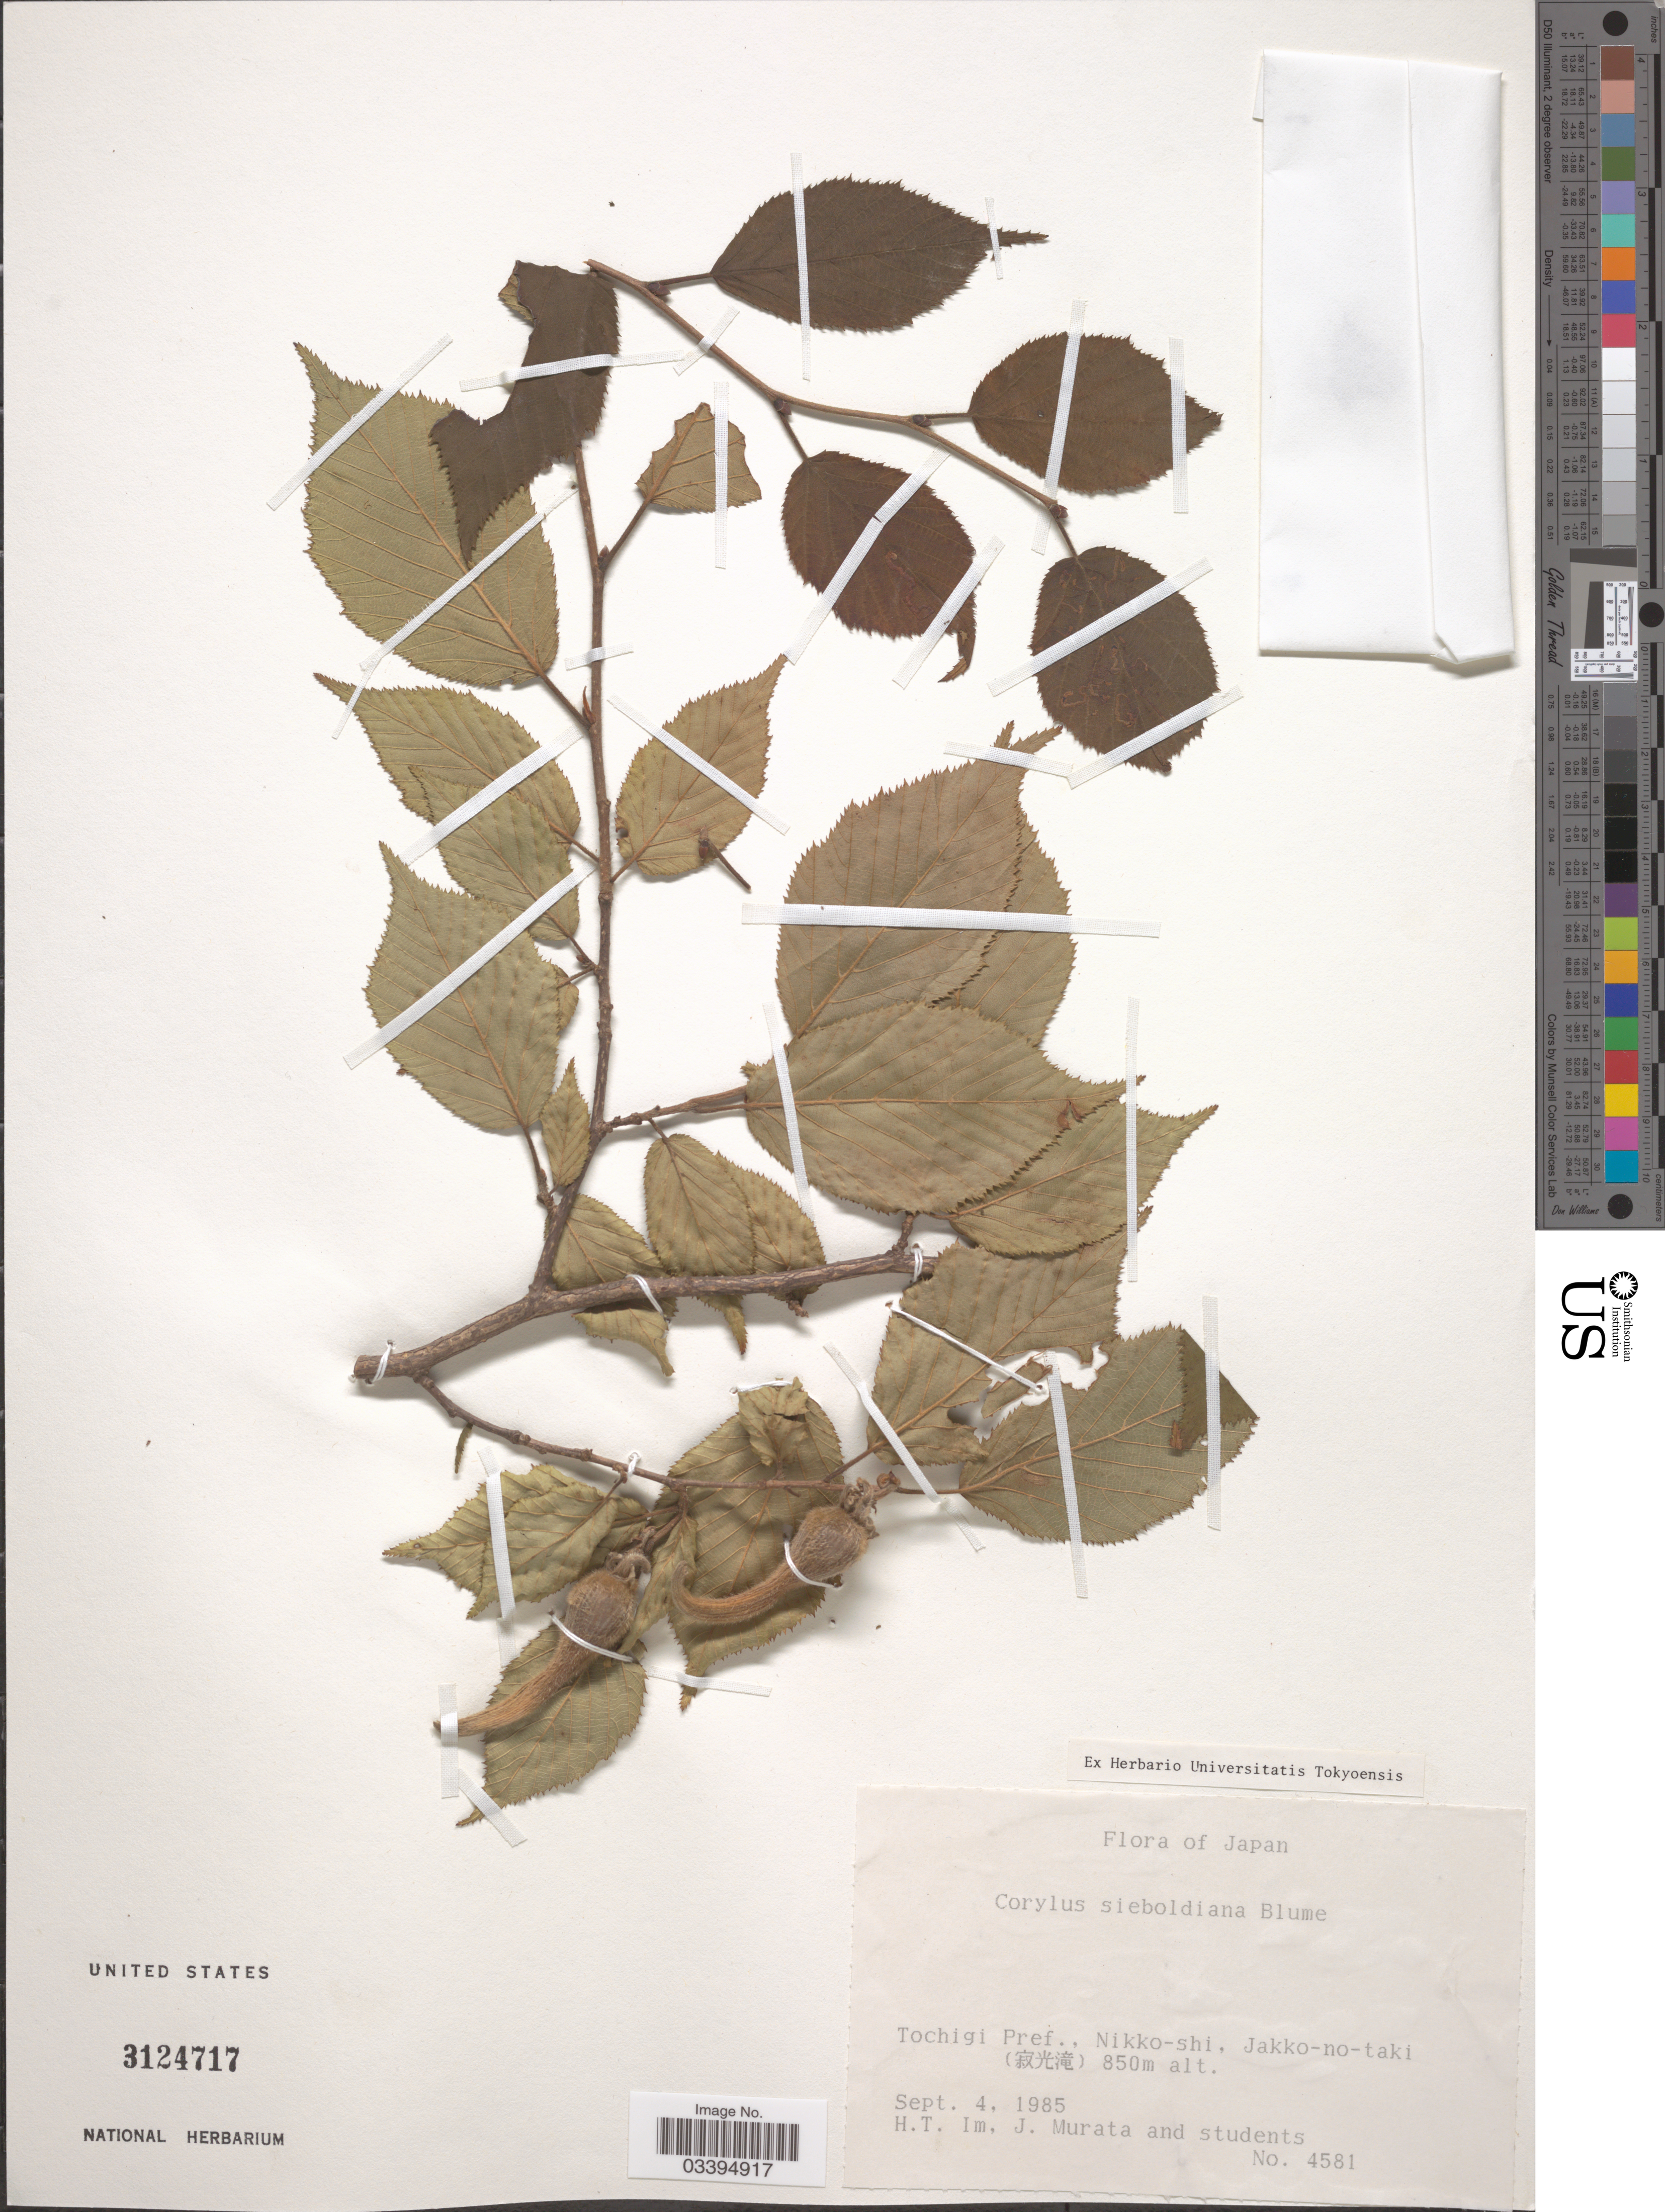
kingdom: Plantae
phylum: Tracheophyta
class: Magnoliopsida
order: Fagales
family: Betulaceae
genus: Corylus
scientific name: Corylus sieboldiana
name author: Blume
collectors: H. Im, J. Murata & et al.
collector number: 4581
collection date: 1985-09-04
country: Japan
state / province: Totigi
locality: Tochigi Pref., Nikko-shi, Jakko-no-taki (X).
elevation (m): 850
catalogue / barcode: US 3124717